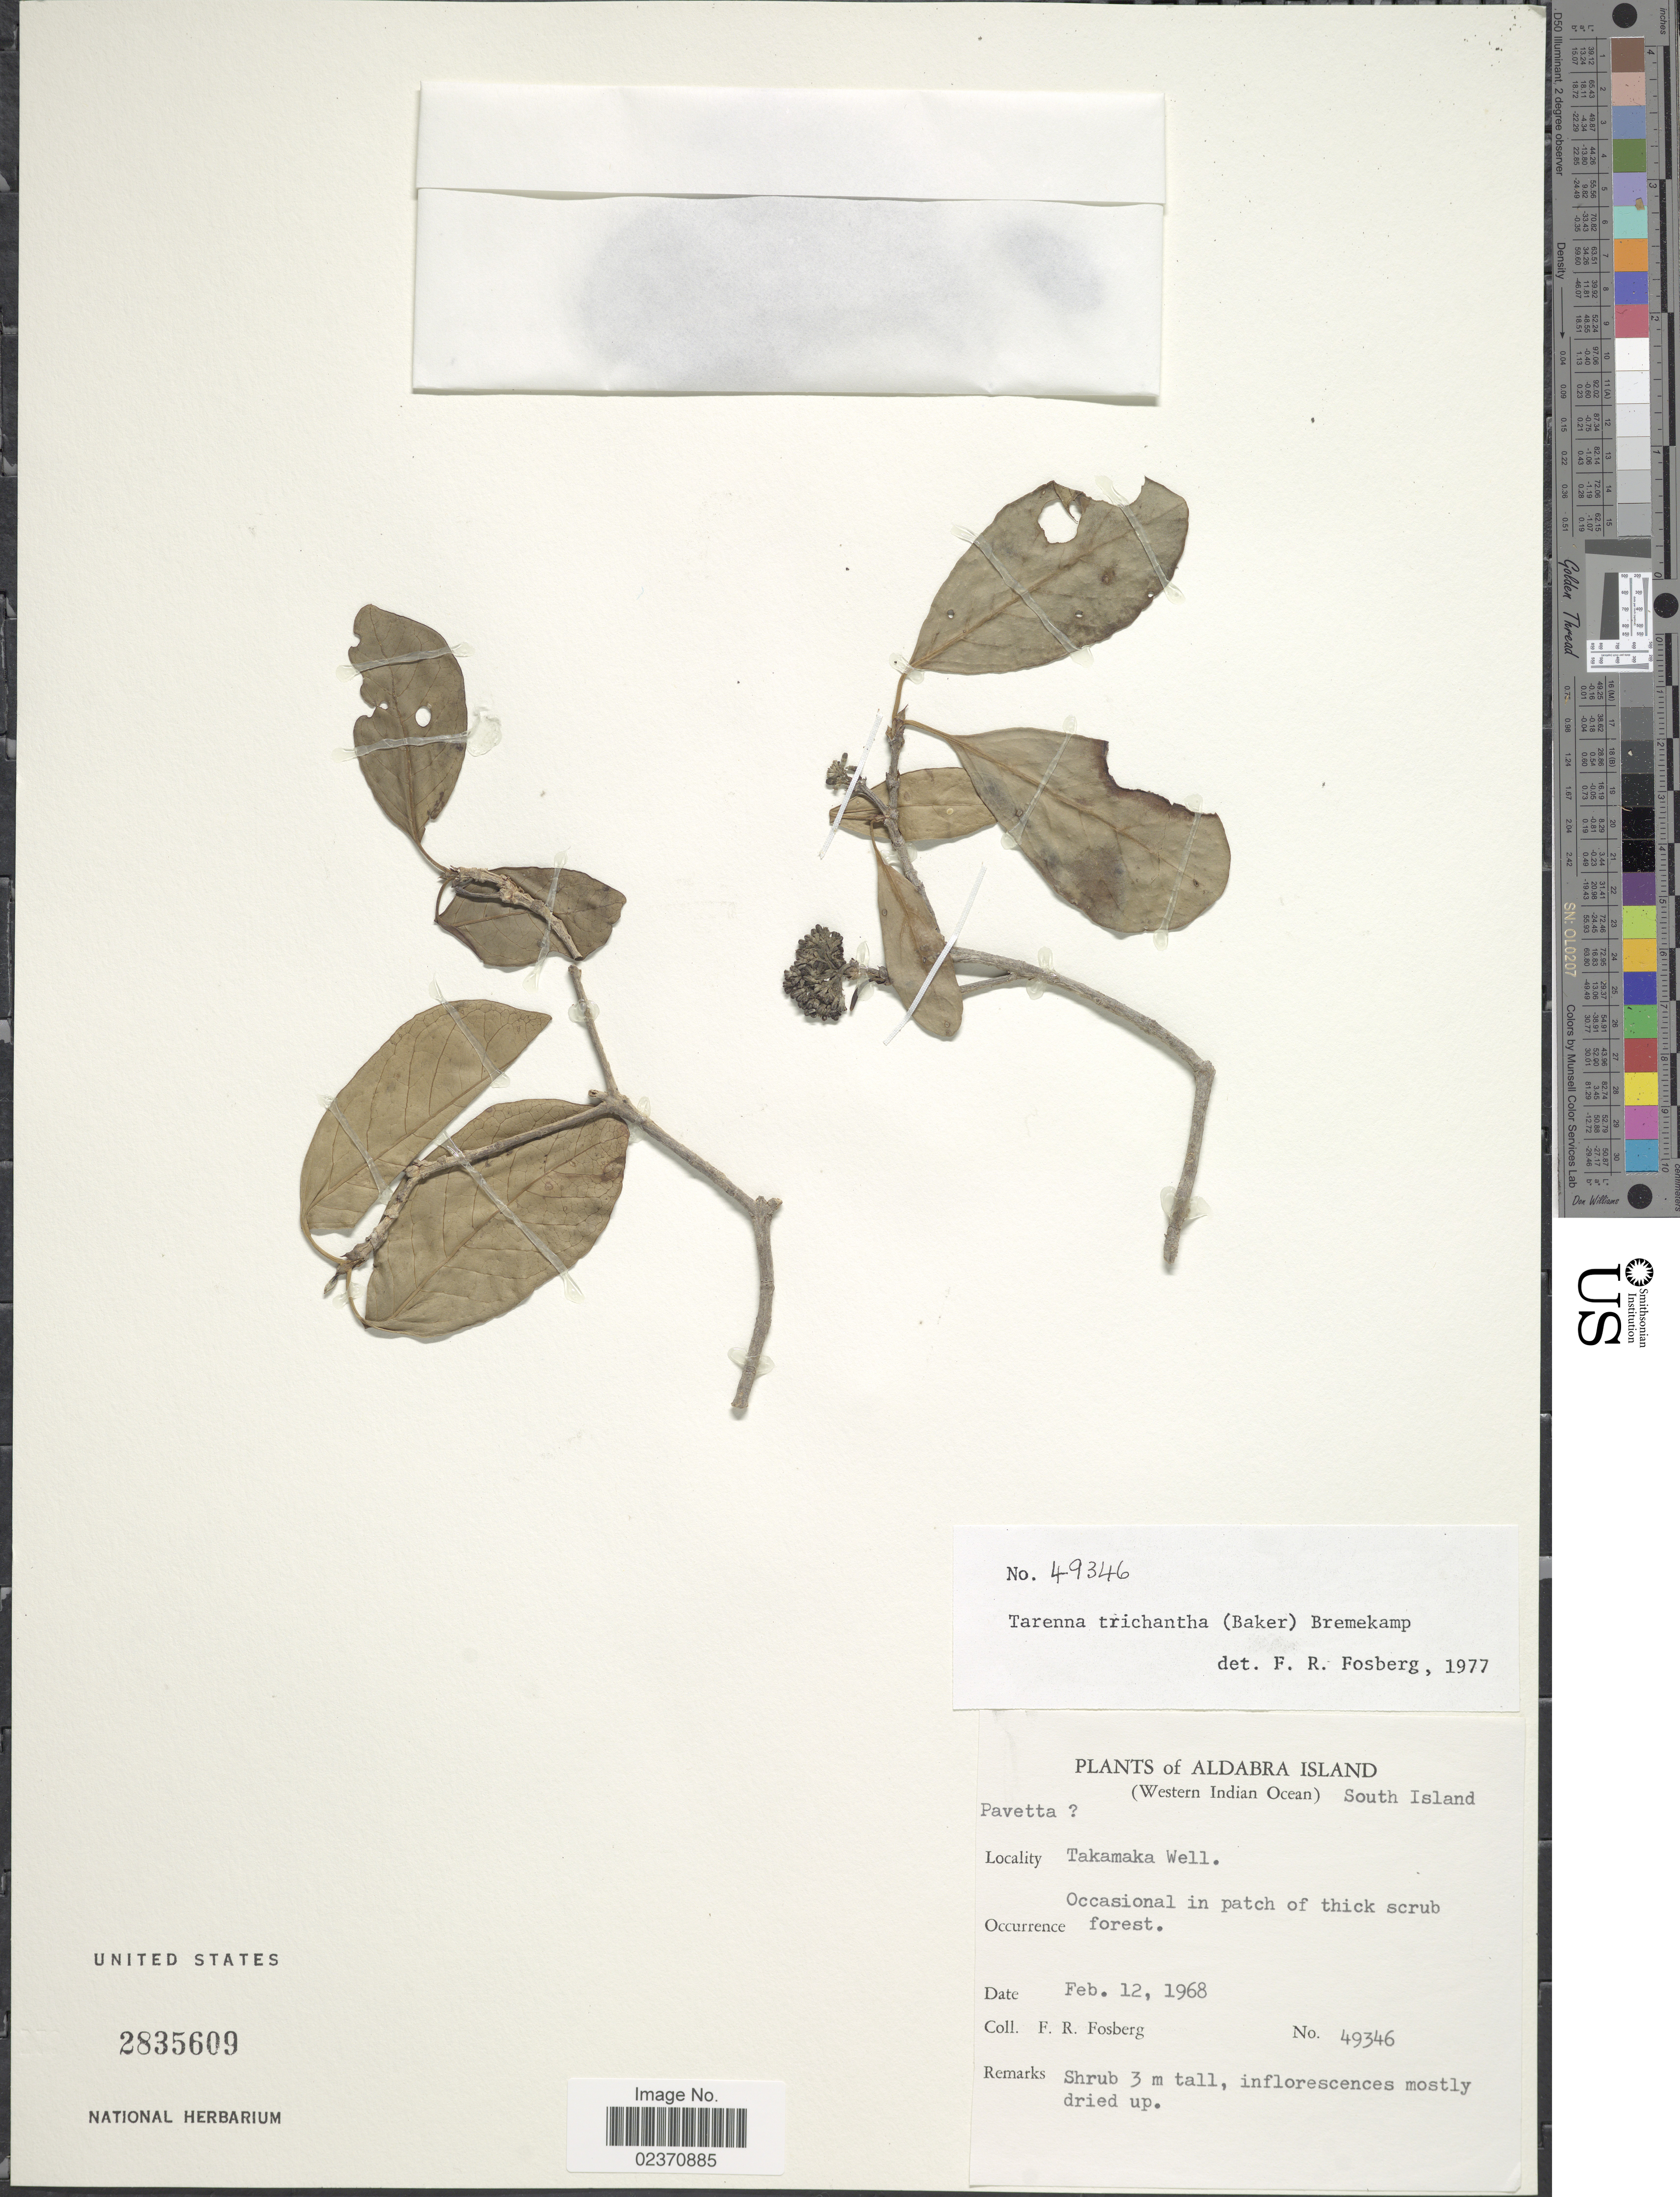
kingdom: Plantae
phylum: Tracheophyta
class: Magnoliopsida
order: Gentianales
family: Rubiaceae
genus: Paracephaelis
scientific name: Paracephaelis trichantha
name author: (Baker) De Block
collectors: F. R. Fosberg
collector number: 49346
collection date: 1968-02-12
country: Seychelles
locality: Aldabra Island (Western Indian Ocean) South Island, Takamaka Well, occasional in patch of thick scrub forest.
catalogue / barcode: US 2835609